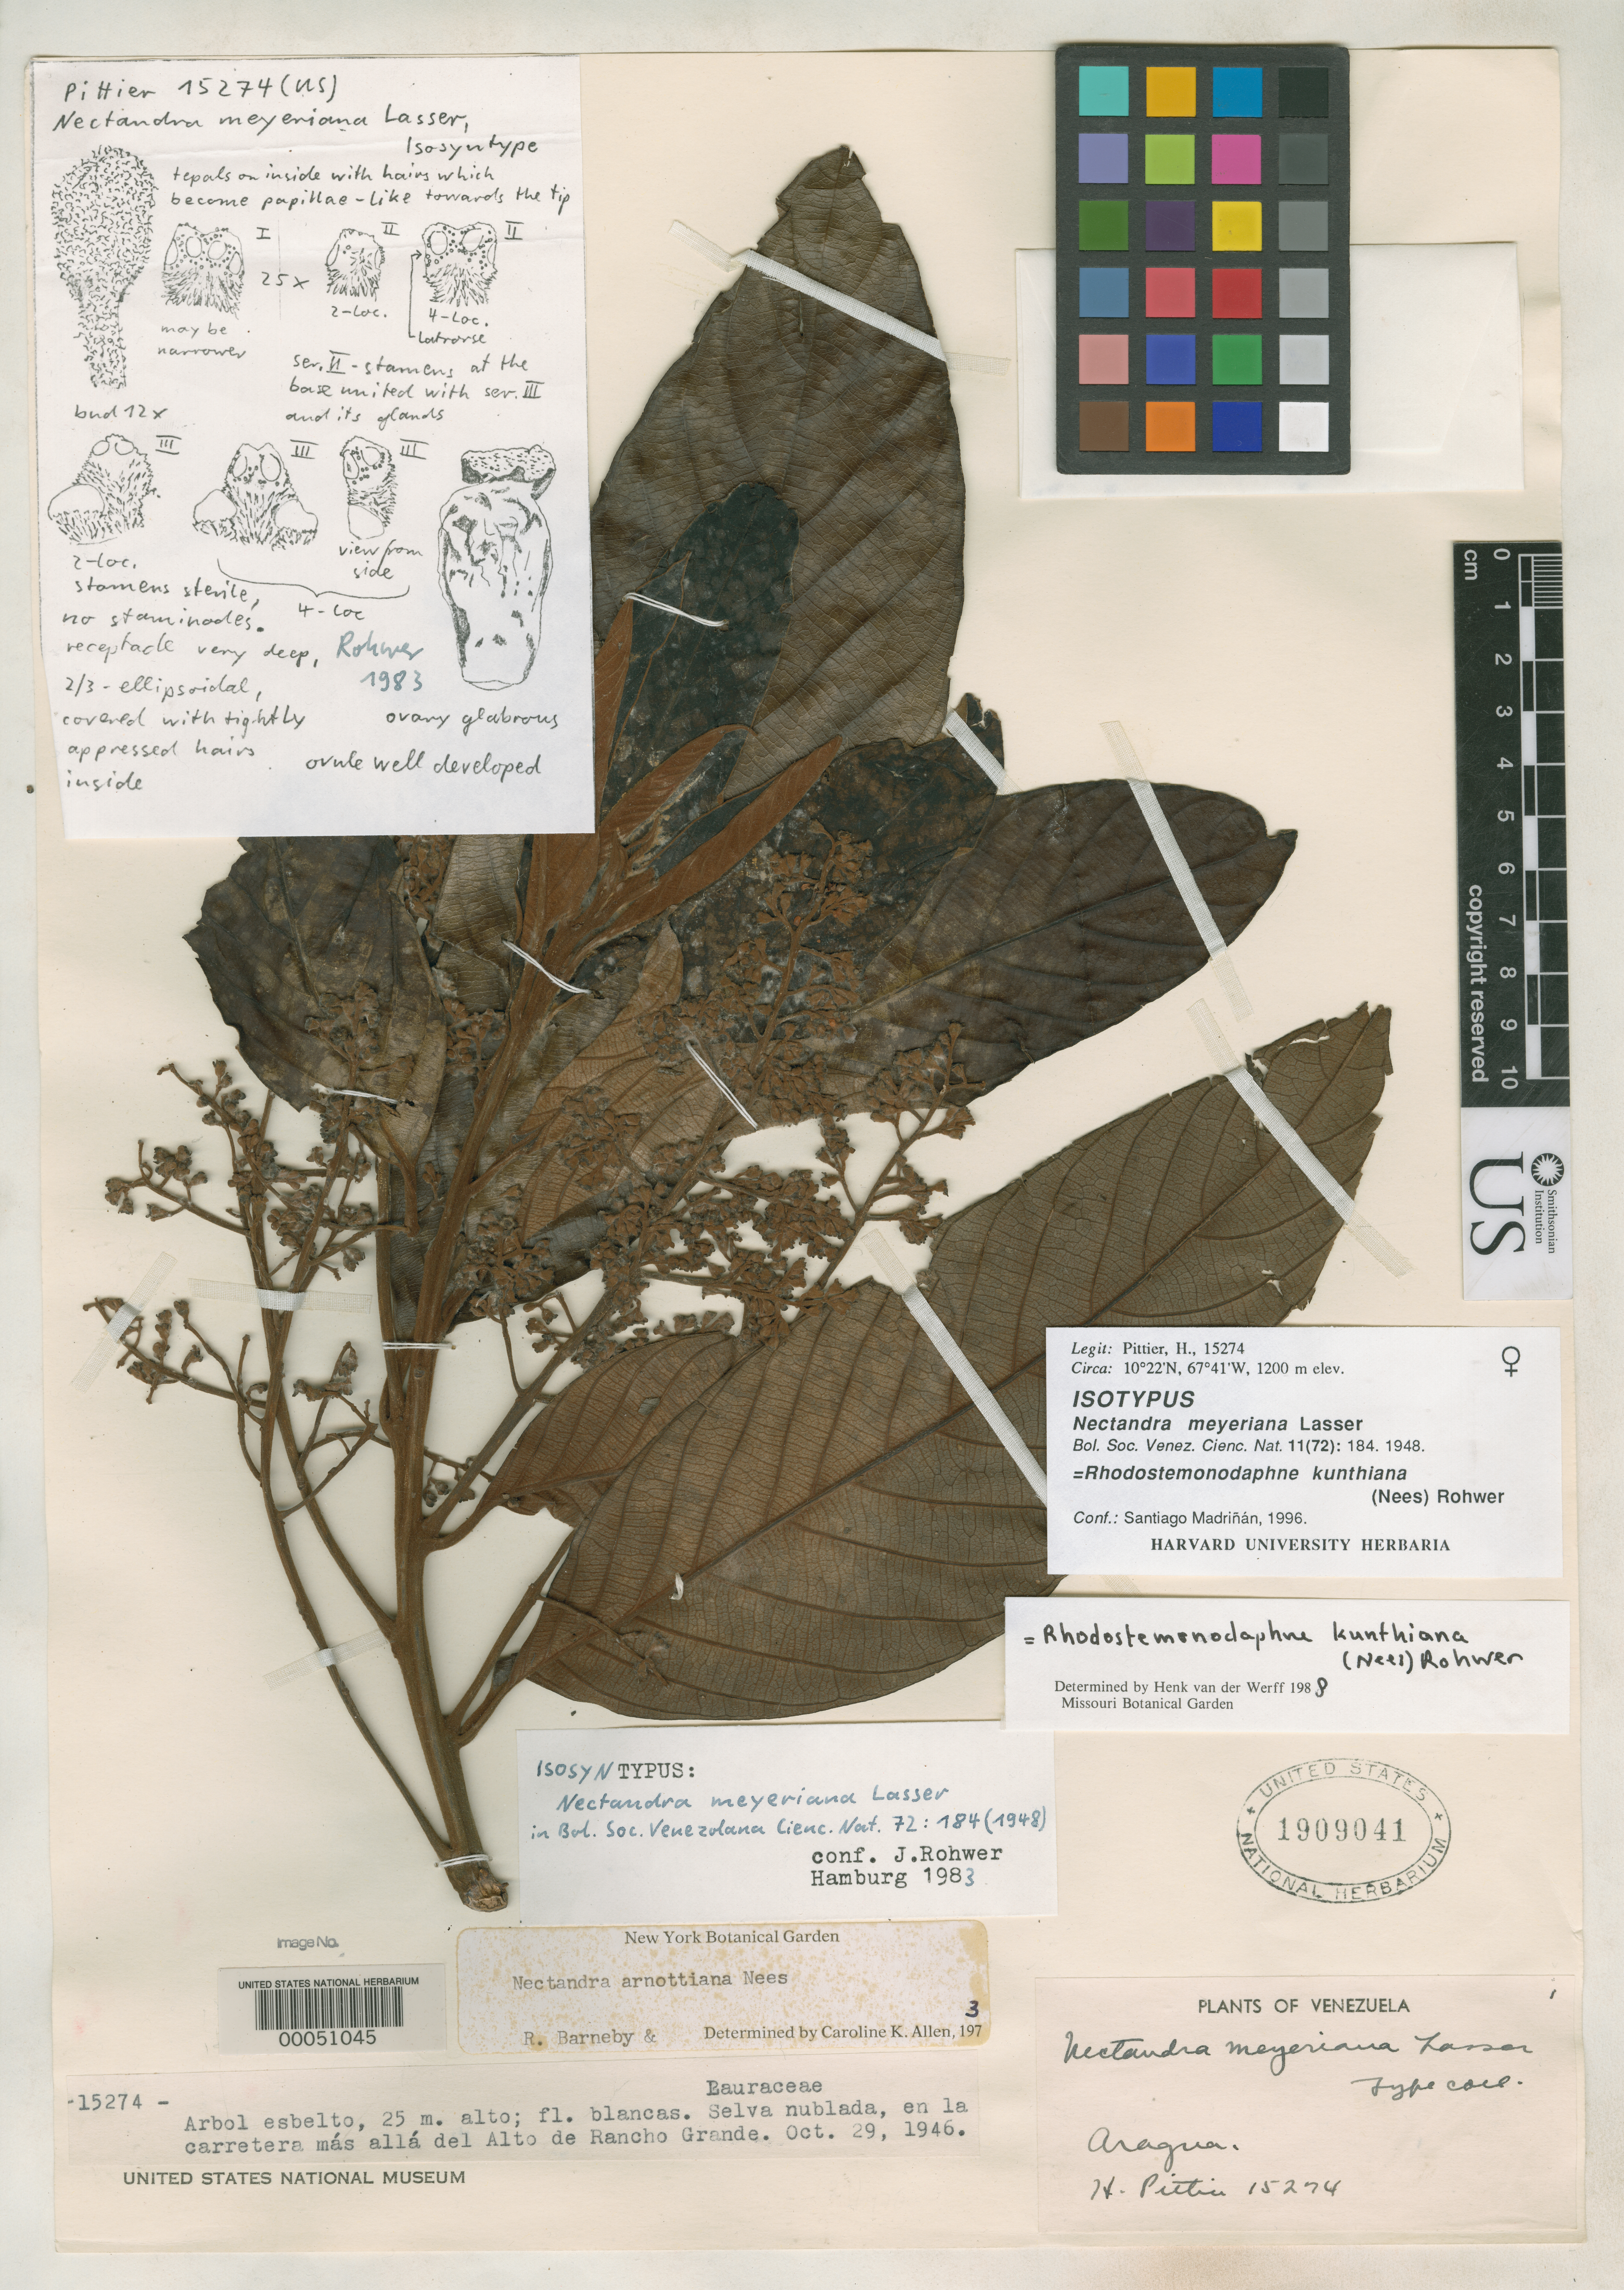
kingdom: Plantae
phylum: Tracheophyta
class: Magnoliopsida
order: Laurales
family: Lauraceae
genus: Nectandra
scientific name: Nectandra meyeriana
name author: Lasser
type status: Isosyntype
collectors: H. F. Pittier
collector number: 15274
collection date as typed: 29 Oct 1946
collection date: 1946-10-29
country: Venezuela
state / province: Aragua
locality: Selva Nublada, Carretera Mas alla del Alto de Rancho.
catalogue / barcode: US 1909041